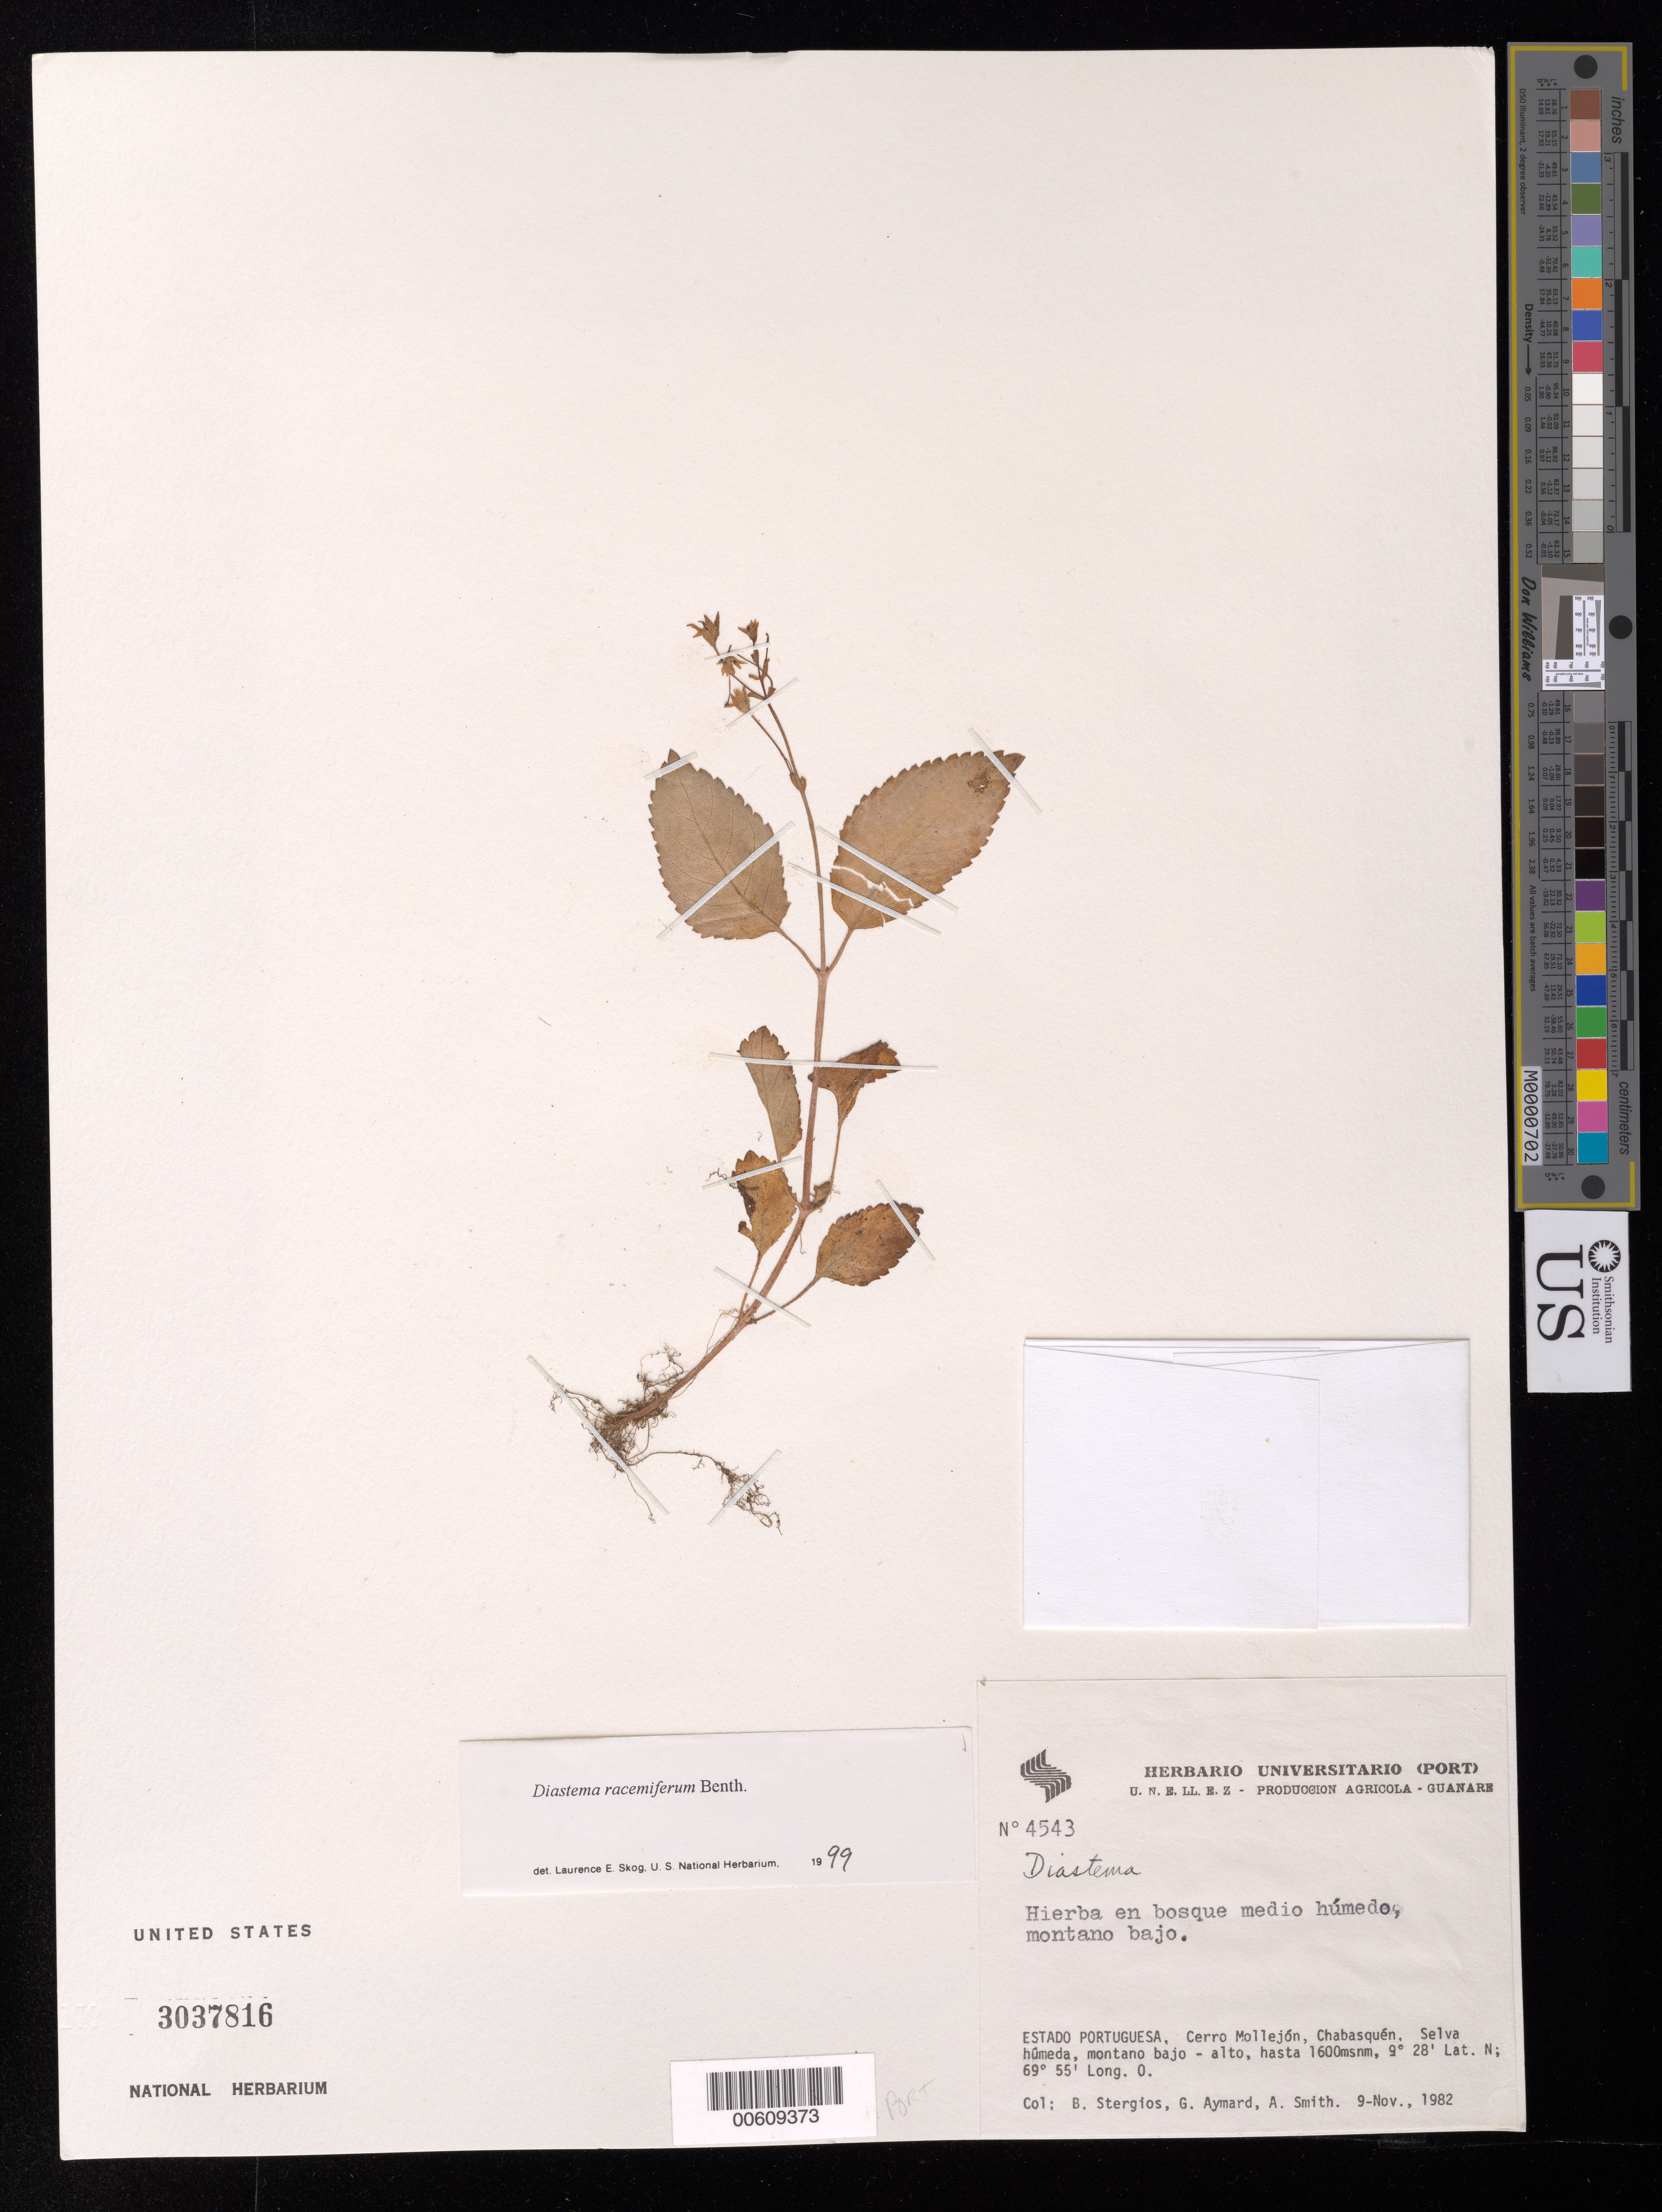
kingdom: Plantae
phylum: Tracheophyta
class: Magnoliopsida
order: Lamiales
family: Gesneriaceae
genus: Diastema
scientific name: Diastema racemiferum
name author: Benth.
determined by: Skog, Laurence E.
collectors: B. G. Stergios, G. A. Aymard & Aust P. Smith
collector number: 4543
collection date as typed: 09 Nov 1982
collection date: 1982-11-09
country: Venezuela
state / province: Portuguesa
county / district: Guanare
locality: Cerro Mollejón, Chabasquén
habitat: Selva húmeda, montano bajo-alto; en bosque medio húmedo, montano bajo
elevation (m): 1600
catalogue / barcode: US 3037816